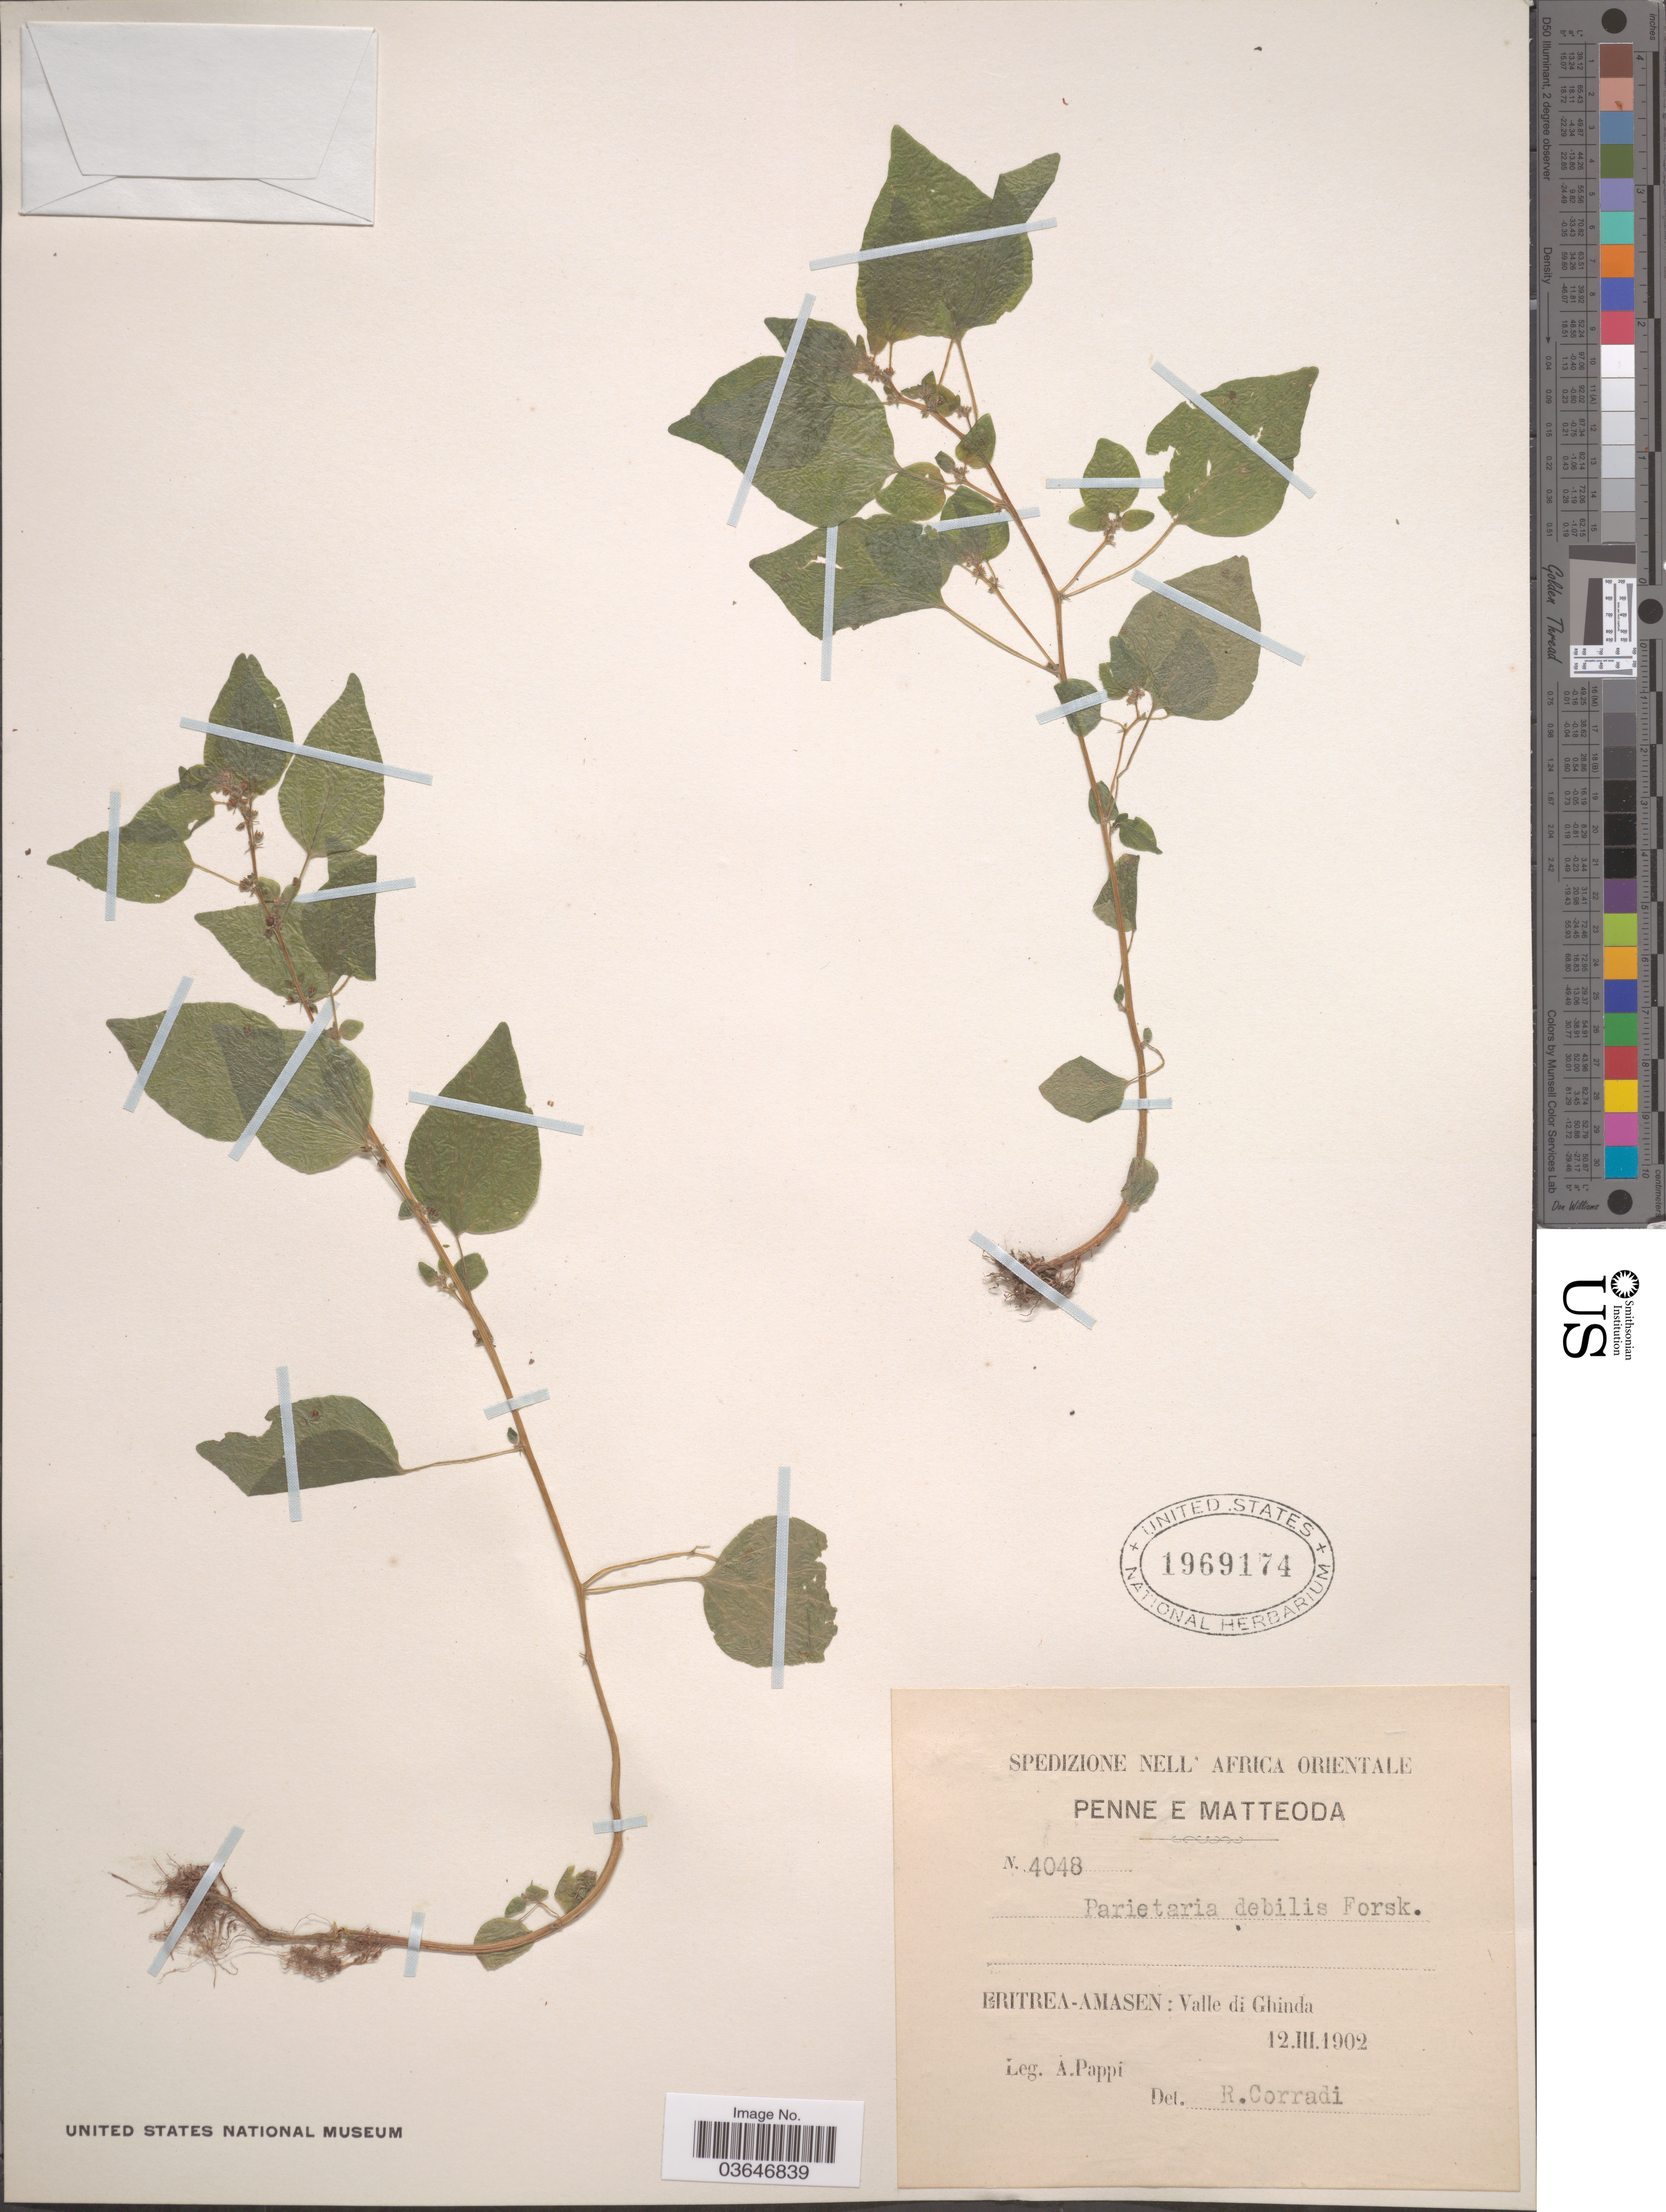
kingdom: Plantae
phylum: Tracheophyta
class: Magnoliopsida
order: Rosales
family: Urticaceae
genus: Parietaria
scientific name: Parietaria debilis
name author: G. Forst.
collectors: A. Pappi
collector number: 4048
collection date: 1902-03-12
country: Eritrea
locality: Africa Orientale. Eritrea-Amasen: Valle di Ghinda.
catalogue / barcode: US 1969174